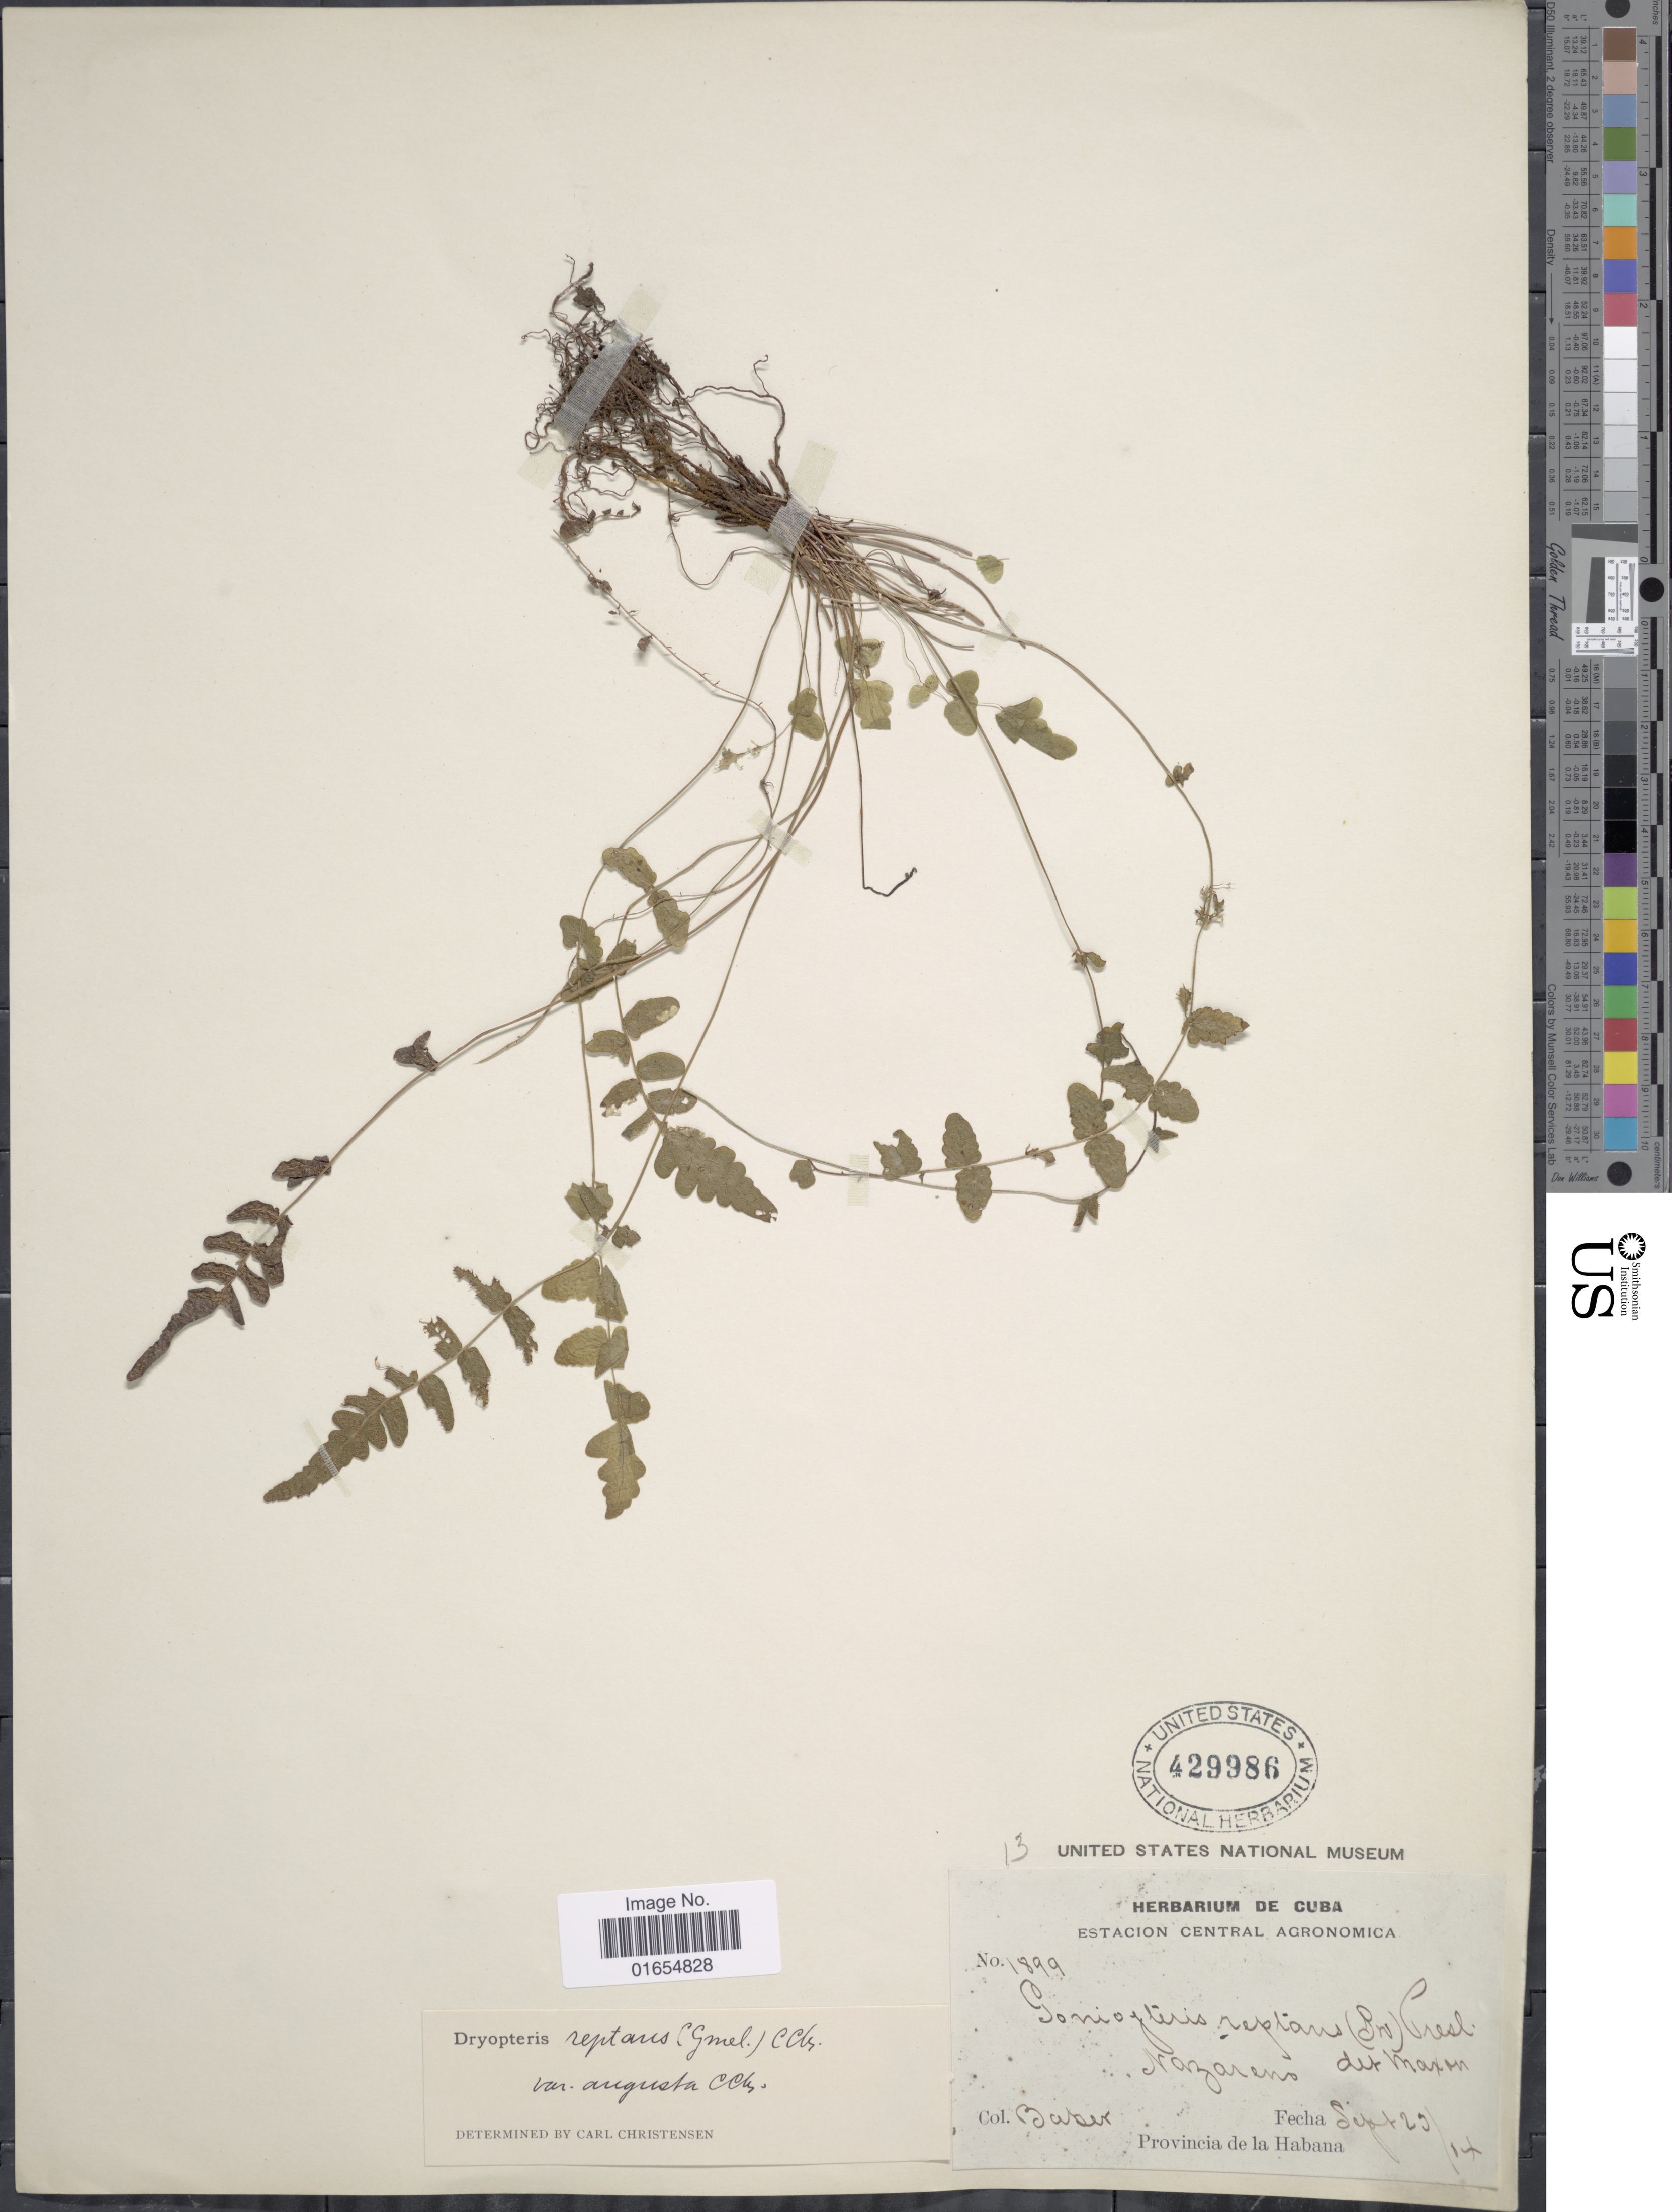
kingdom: Plantae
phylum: Tracheophyta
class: Polypodiopsida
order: Polypodiales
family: Thelypteridaceae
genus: Goniopteris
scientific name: Goniopteris reptans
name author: (J.F. Gmel.) C. Presl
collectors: -. Baber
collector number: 1899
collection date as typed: Transcribed d/m/y: 23/9/14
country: Cuba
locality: Nazareno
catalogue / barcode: US 429986